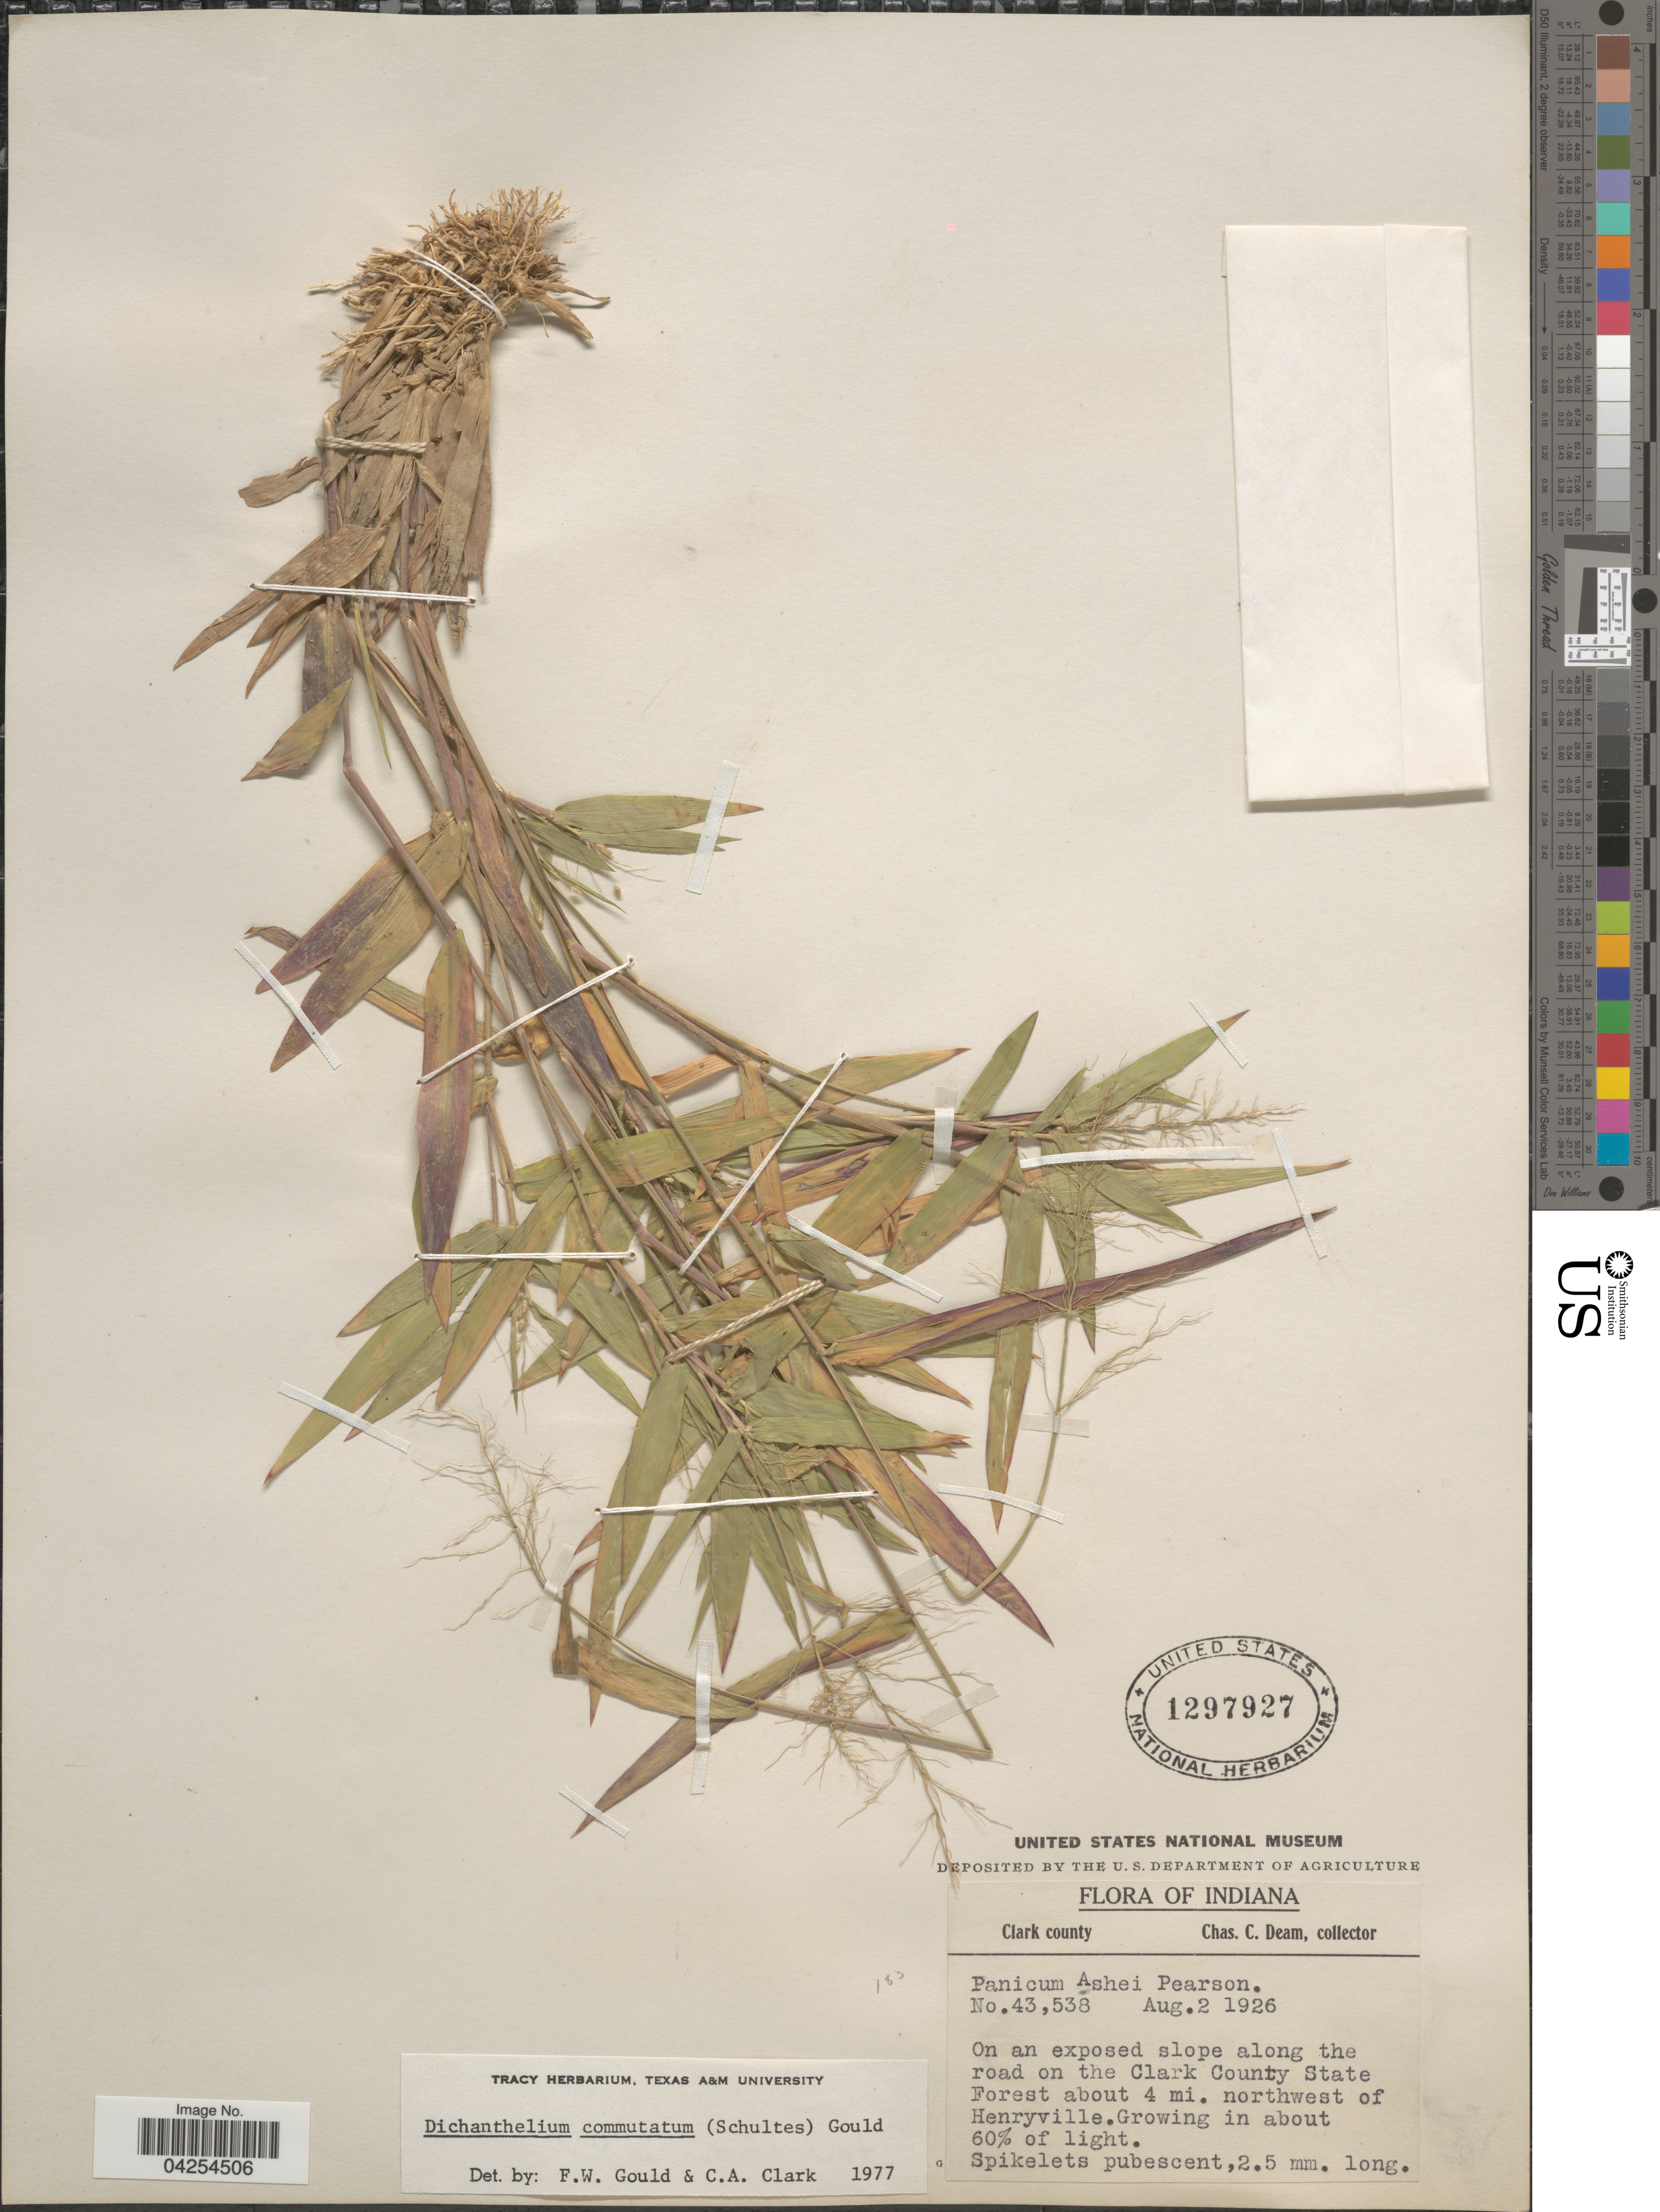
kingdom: Plantae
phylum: Tracheophyta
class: Liliopsida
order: Poales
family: Poaceae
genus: Dichanthelium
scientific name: Dichanthelium commutatum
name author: (Schult.) Gould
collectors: C. C. Deam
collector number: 43538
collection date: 1926-08-02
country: United States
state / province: Indiana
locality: Clark county. On an exposed slope along the road on the Clark County State Forest about 4 mi. northwest of Henryville.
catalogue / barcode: US 1297927